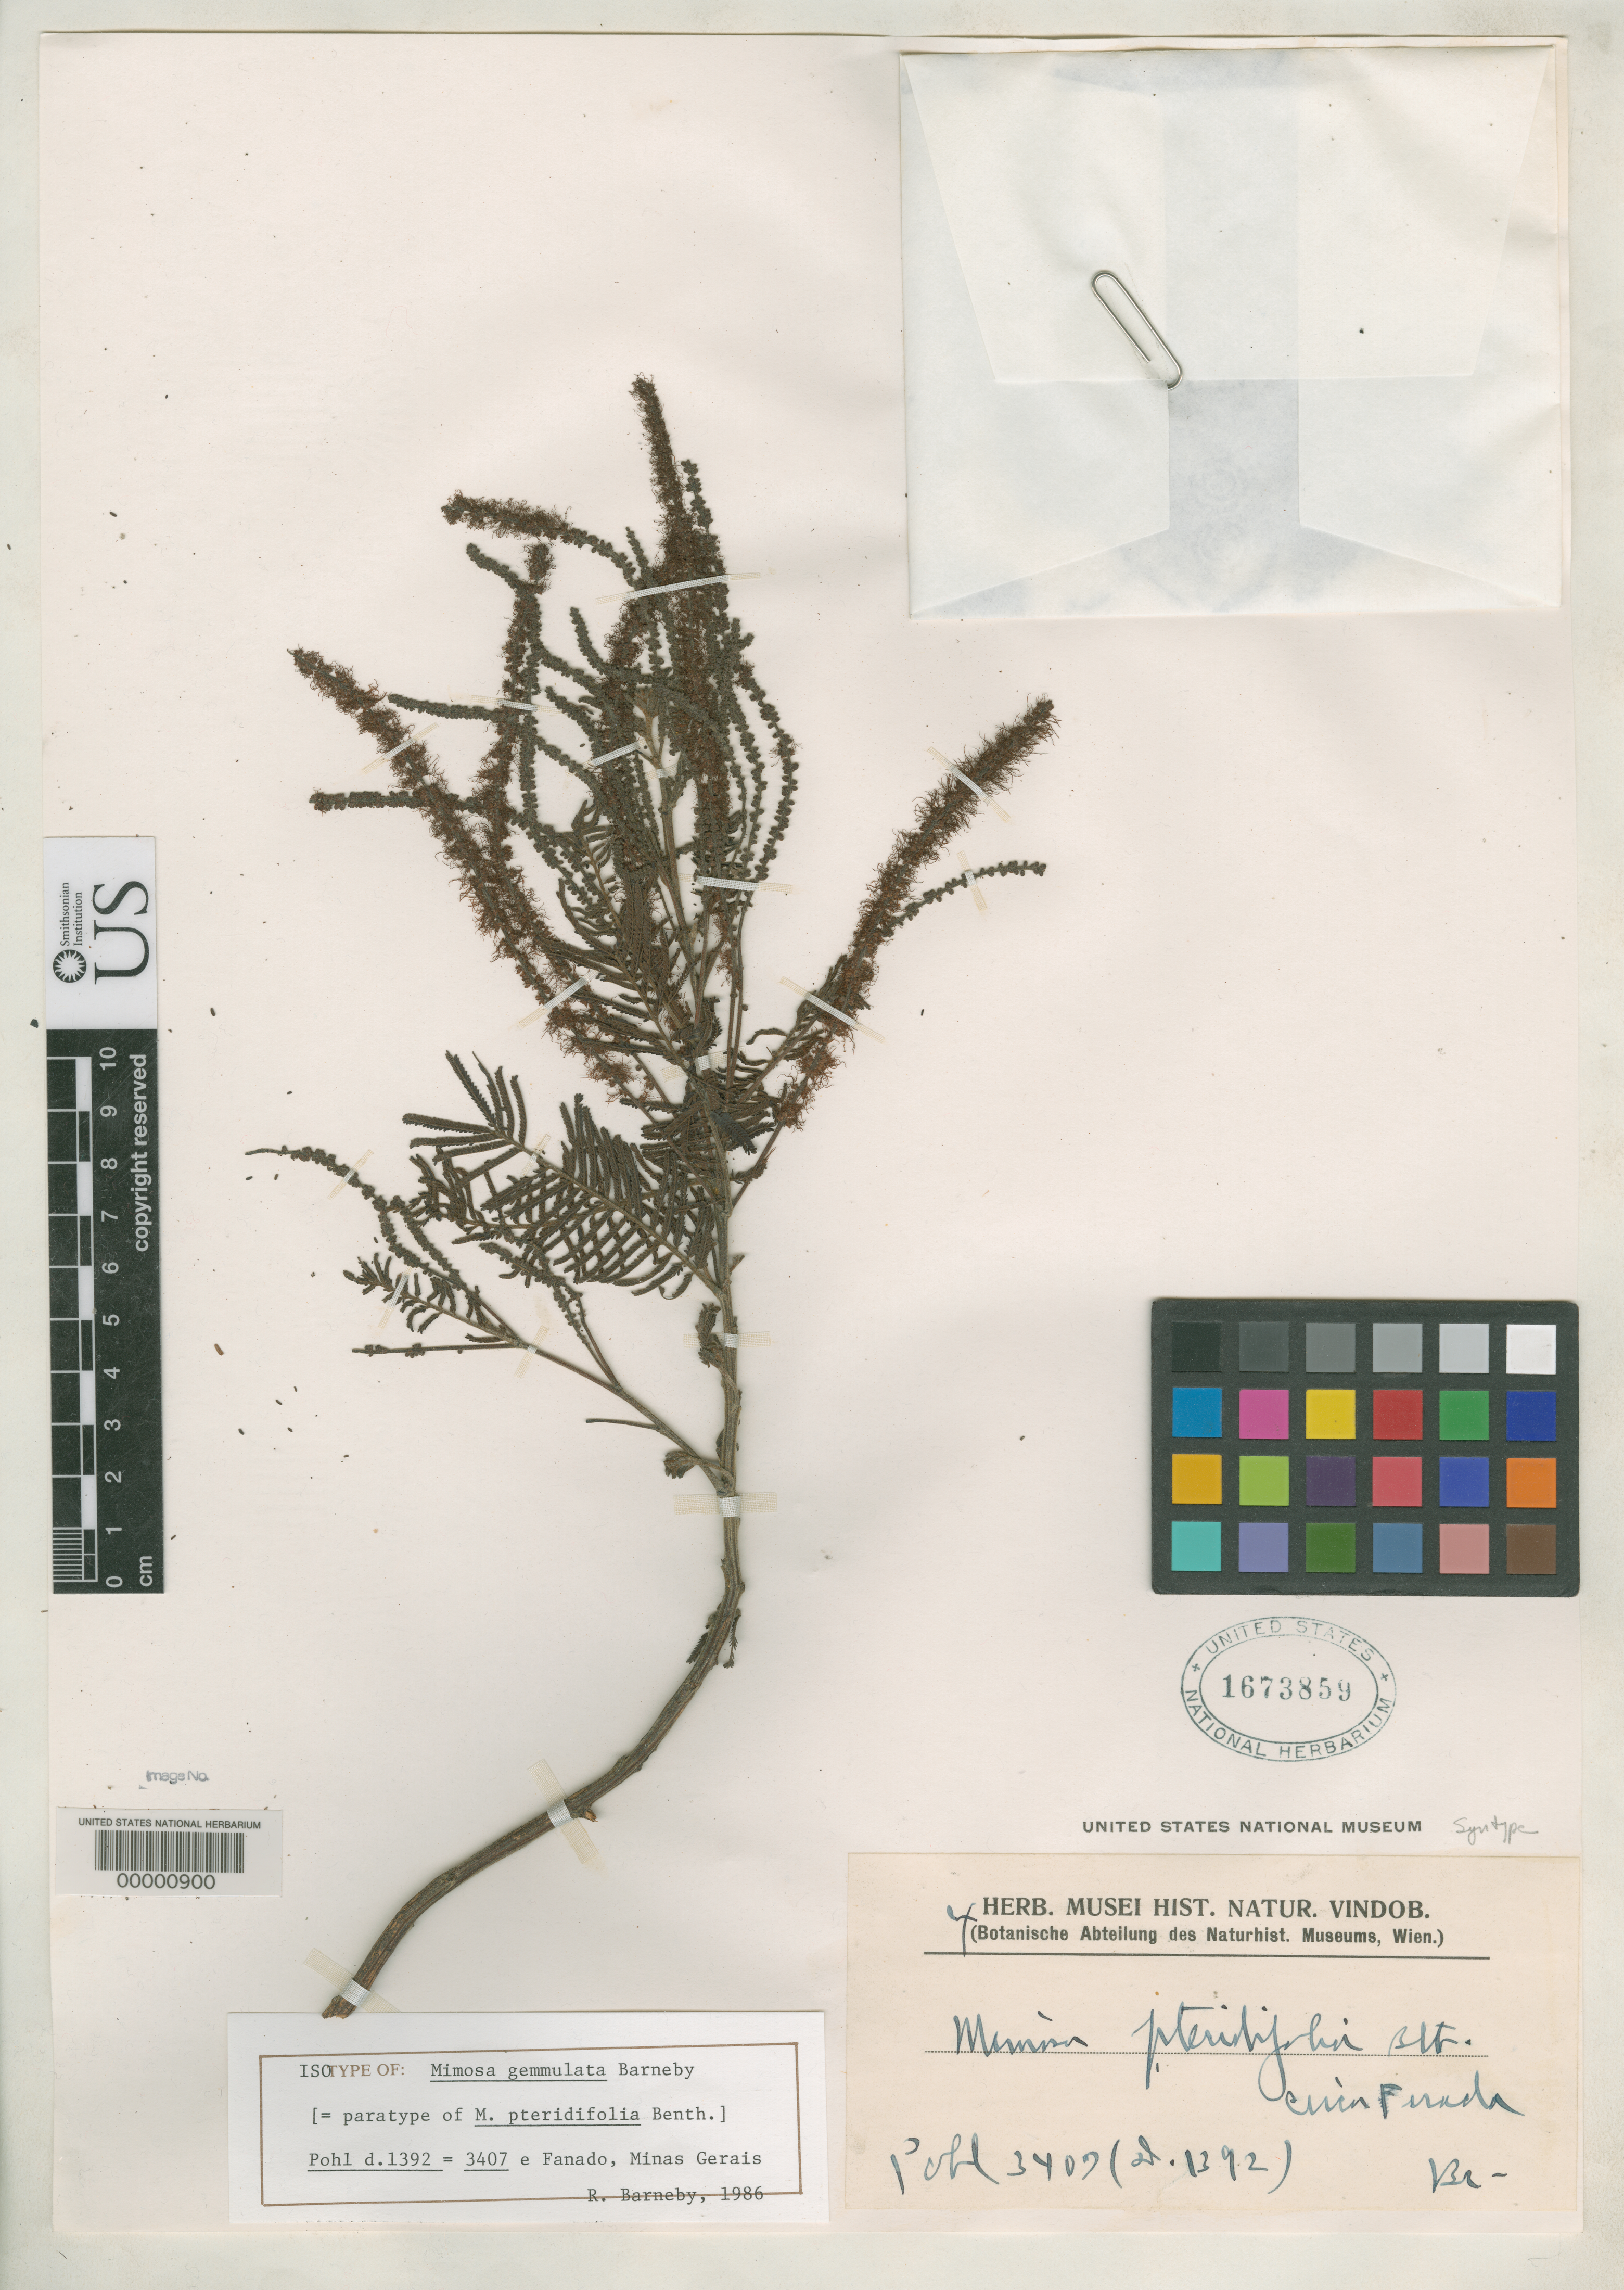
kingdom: Plantae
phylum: Tracheophyta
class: Magnoliopsida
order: Fabales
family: Fabaceae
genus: Mimosa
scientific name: Mimosa pteridifolia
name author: Benth.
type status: Isotype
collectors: J. B. E. Pohl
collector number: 3407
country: Brazil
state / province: Minas Gerais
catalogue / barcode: US 1673859